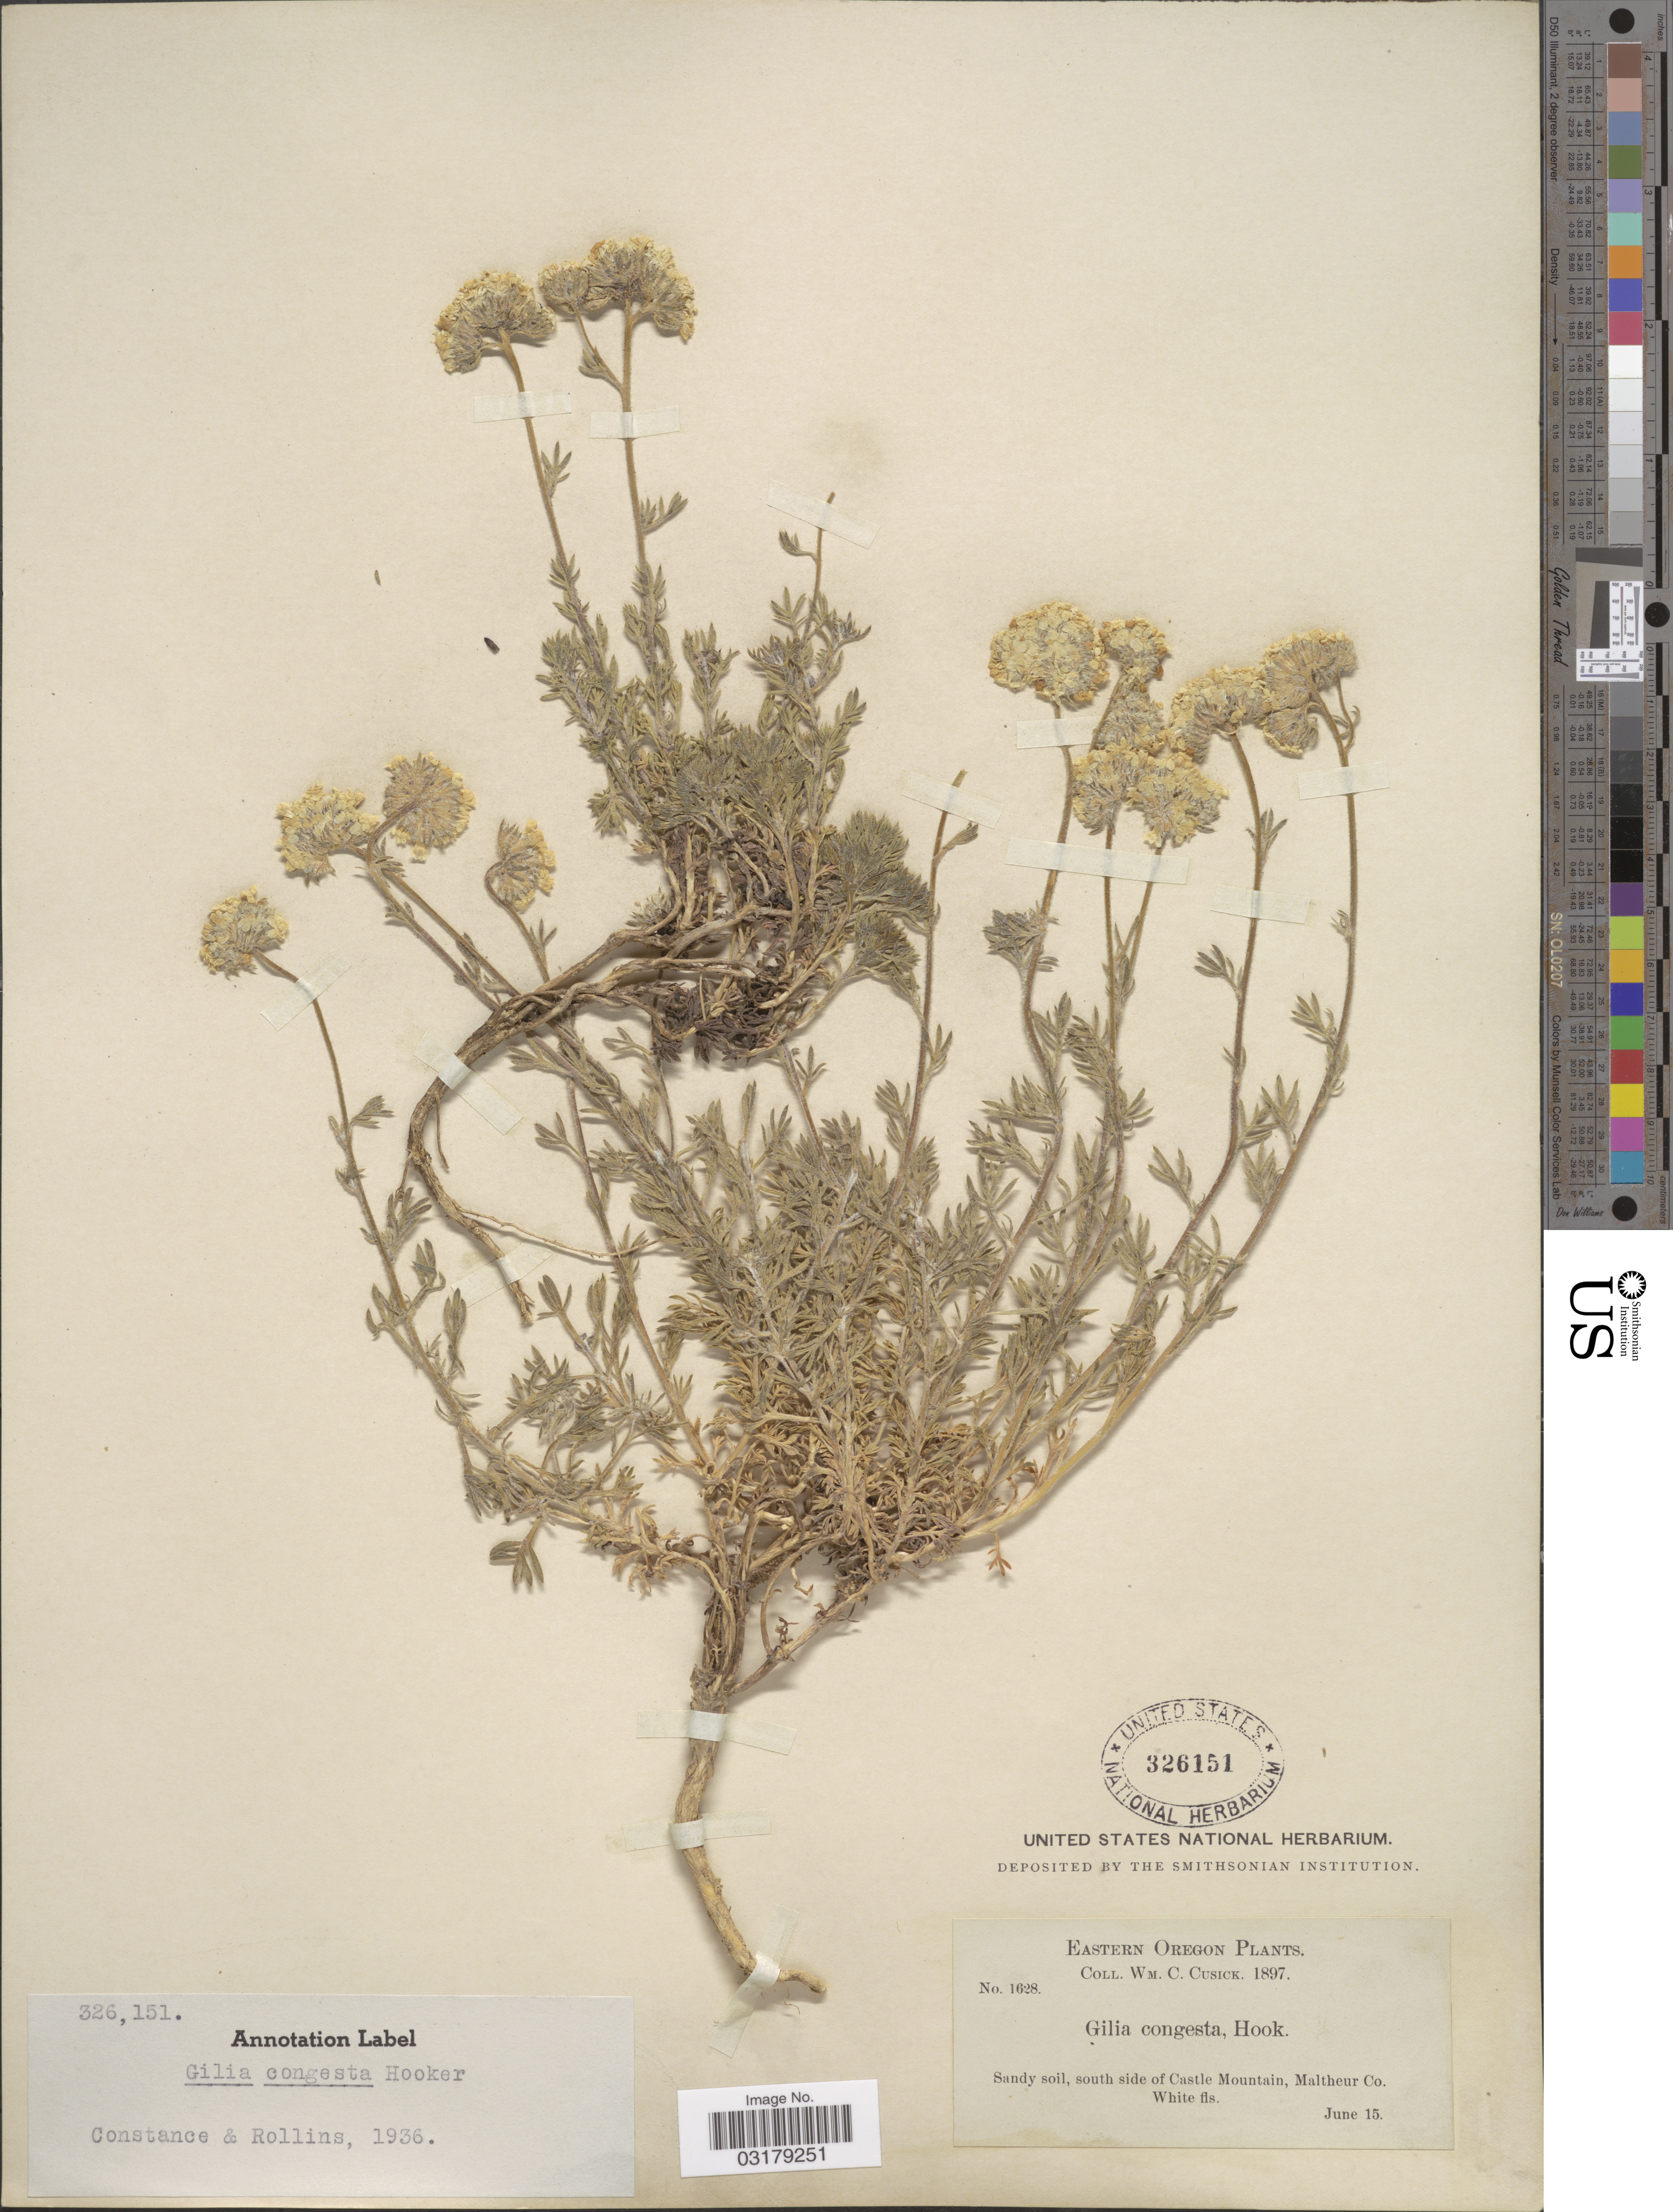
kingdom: Plantae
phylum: Tracheophyta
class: Magnoliopsida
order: Ericales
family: Polemoniaceae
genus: Ipomopsis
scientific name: Ipomopsis congesta subsp. congesta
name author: (Hook.) V.E. Grant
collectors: W. C. Cusick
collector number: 1628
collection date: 1897-06-15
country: United States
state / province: Oregon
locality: Eastern Oregon. Sandy soil, south side of Castle Mountain, Maltheur Co.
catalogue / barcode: US 326151